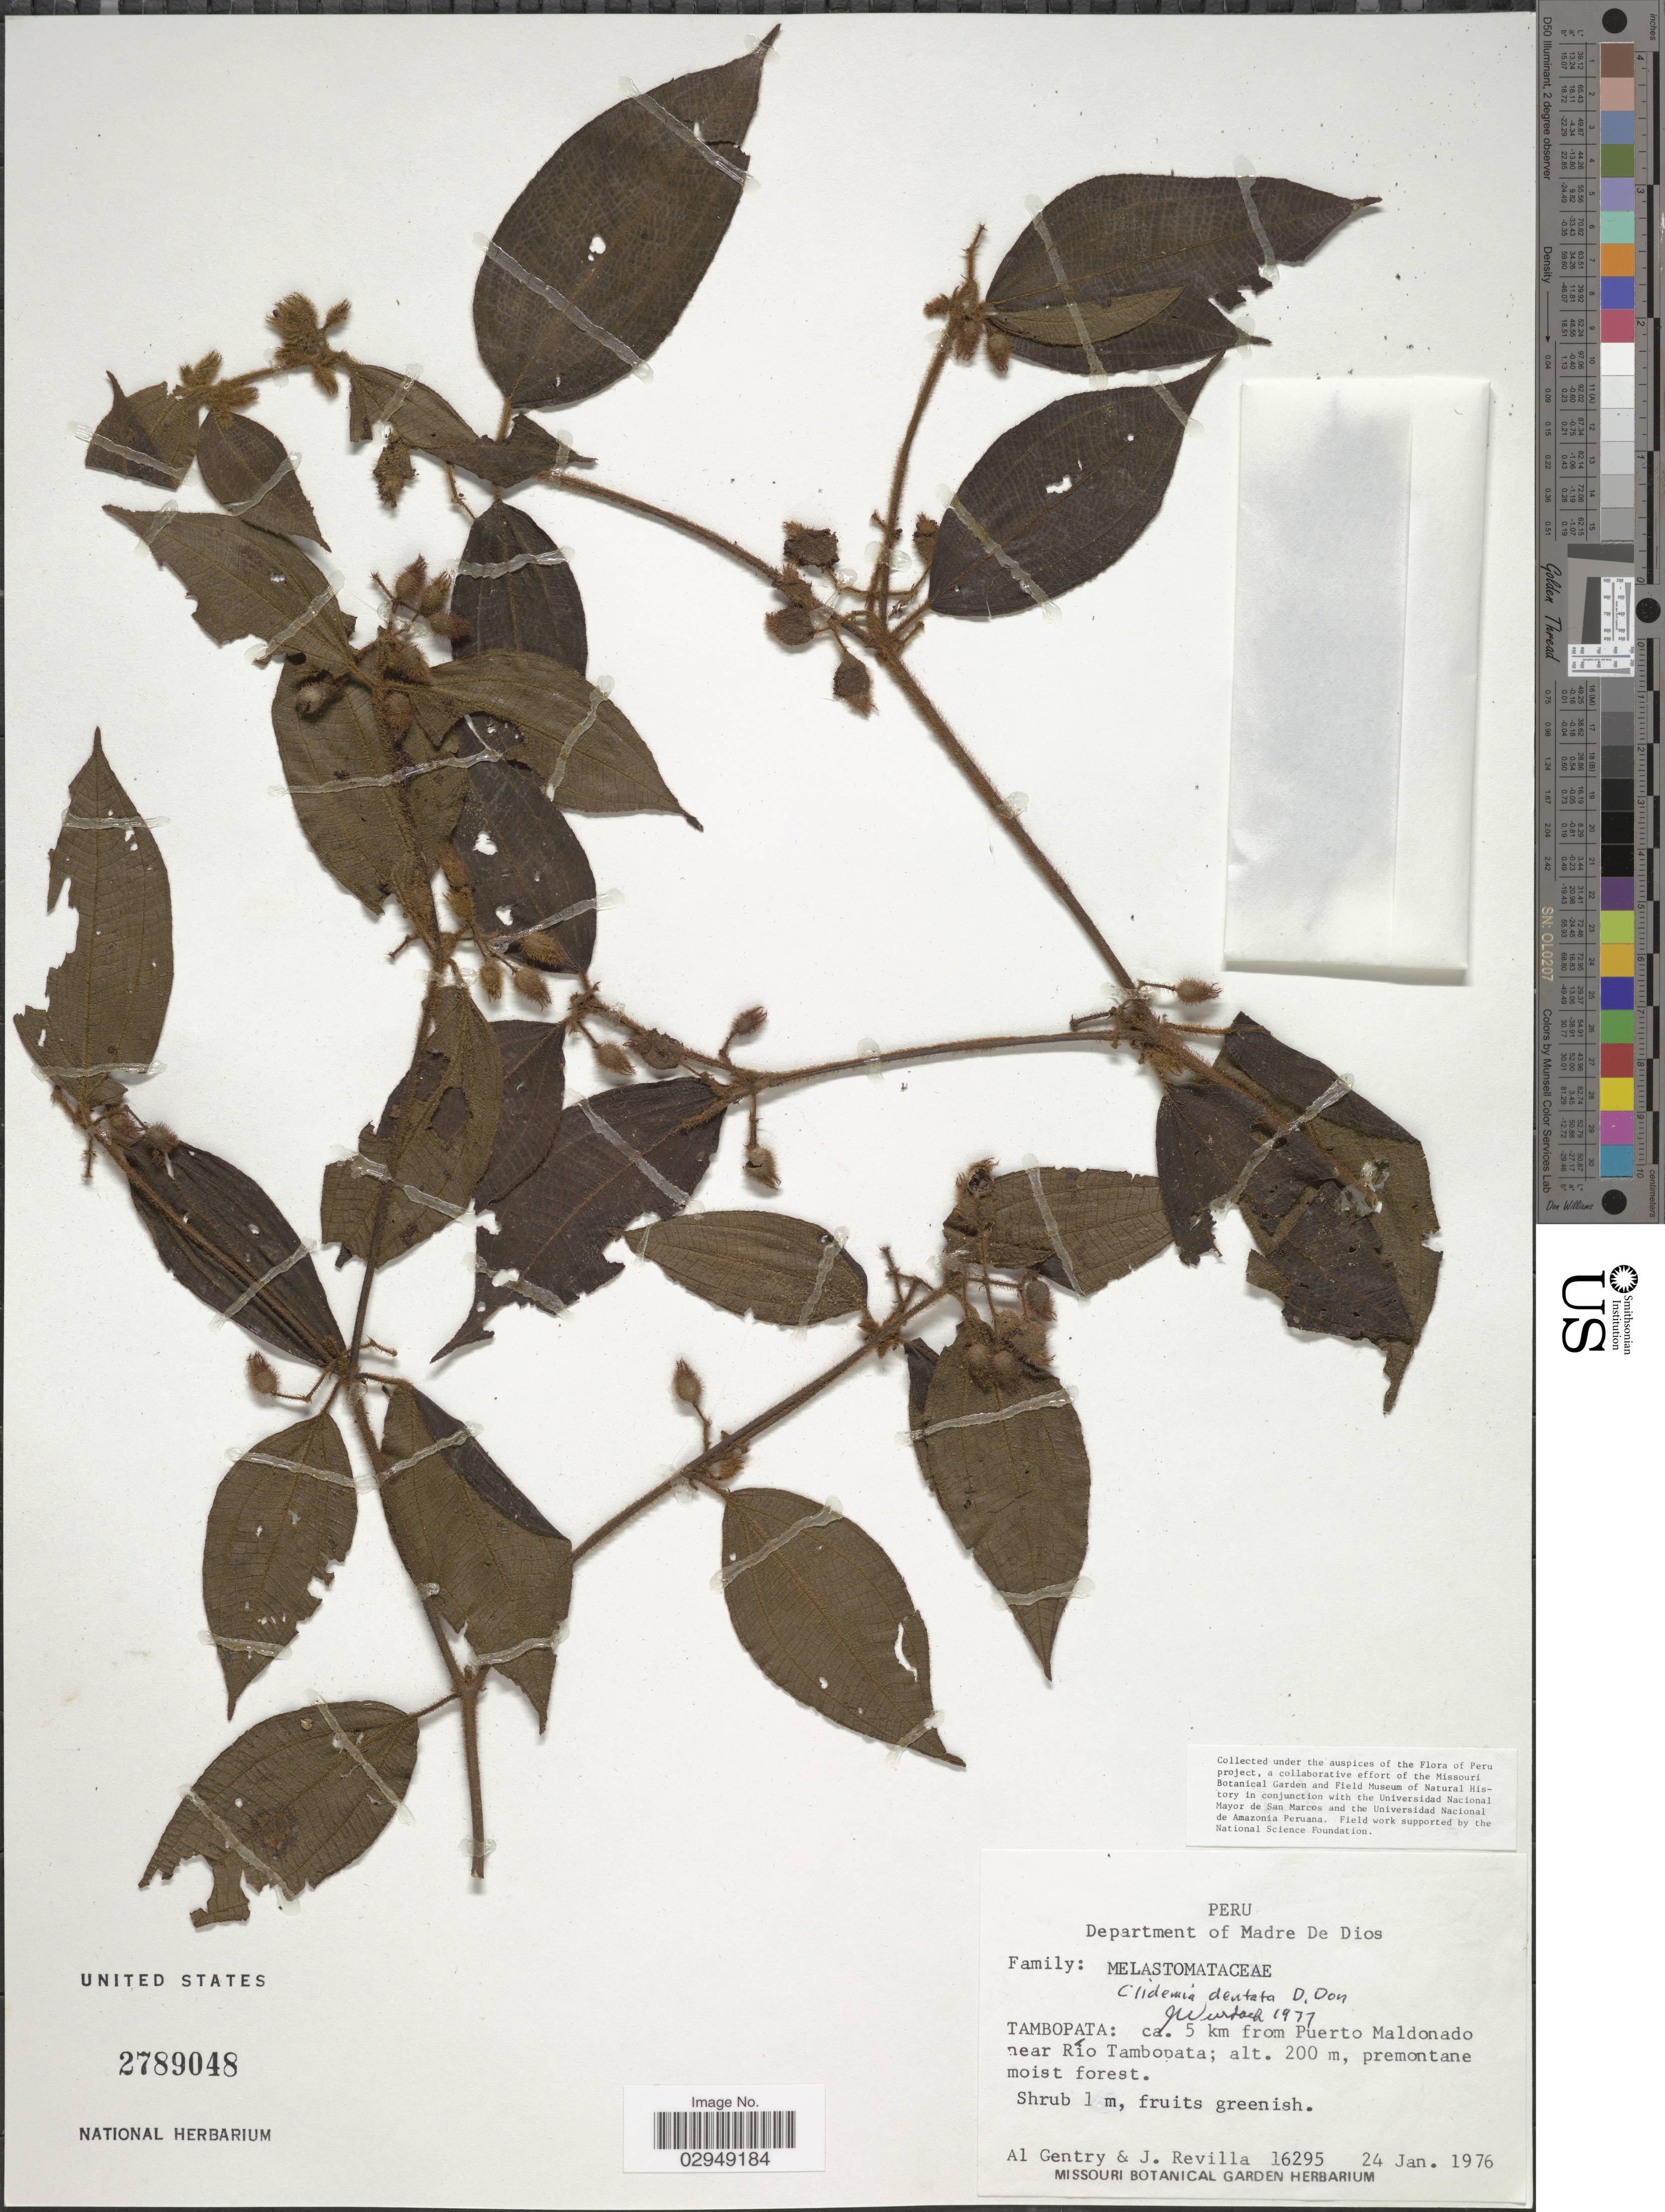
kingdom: Plantae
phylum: Tracheophyta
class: Magnoliopsida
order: Myrtales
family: Melastomataceae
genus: Clidemia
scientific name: Clidemia dentata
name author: D. Don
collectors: A. H. Gentry & J. Revilla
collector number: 16295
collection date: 1976-01-24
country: Peru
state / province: Madre de Dios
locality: Department of Madre De Dios, Tambopata, ca. 5 km from Puerto Maldonado near Río Tambopata.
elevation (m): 200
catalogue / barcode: US 2789048